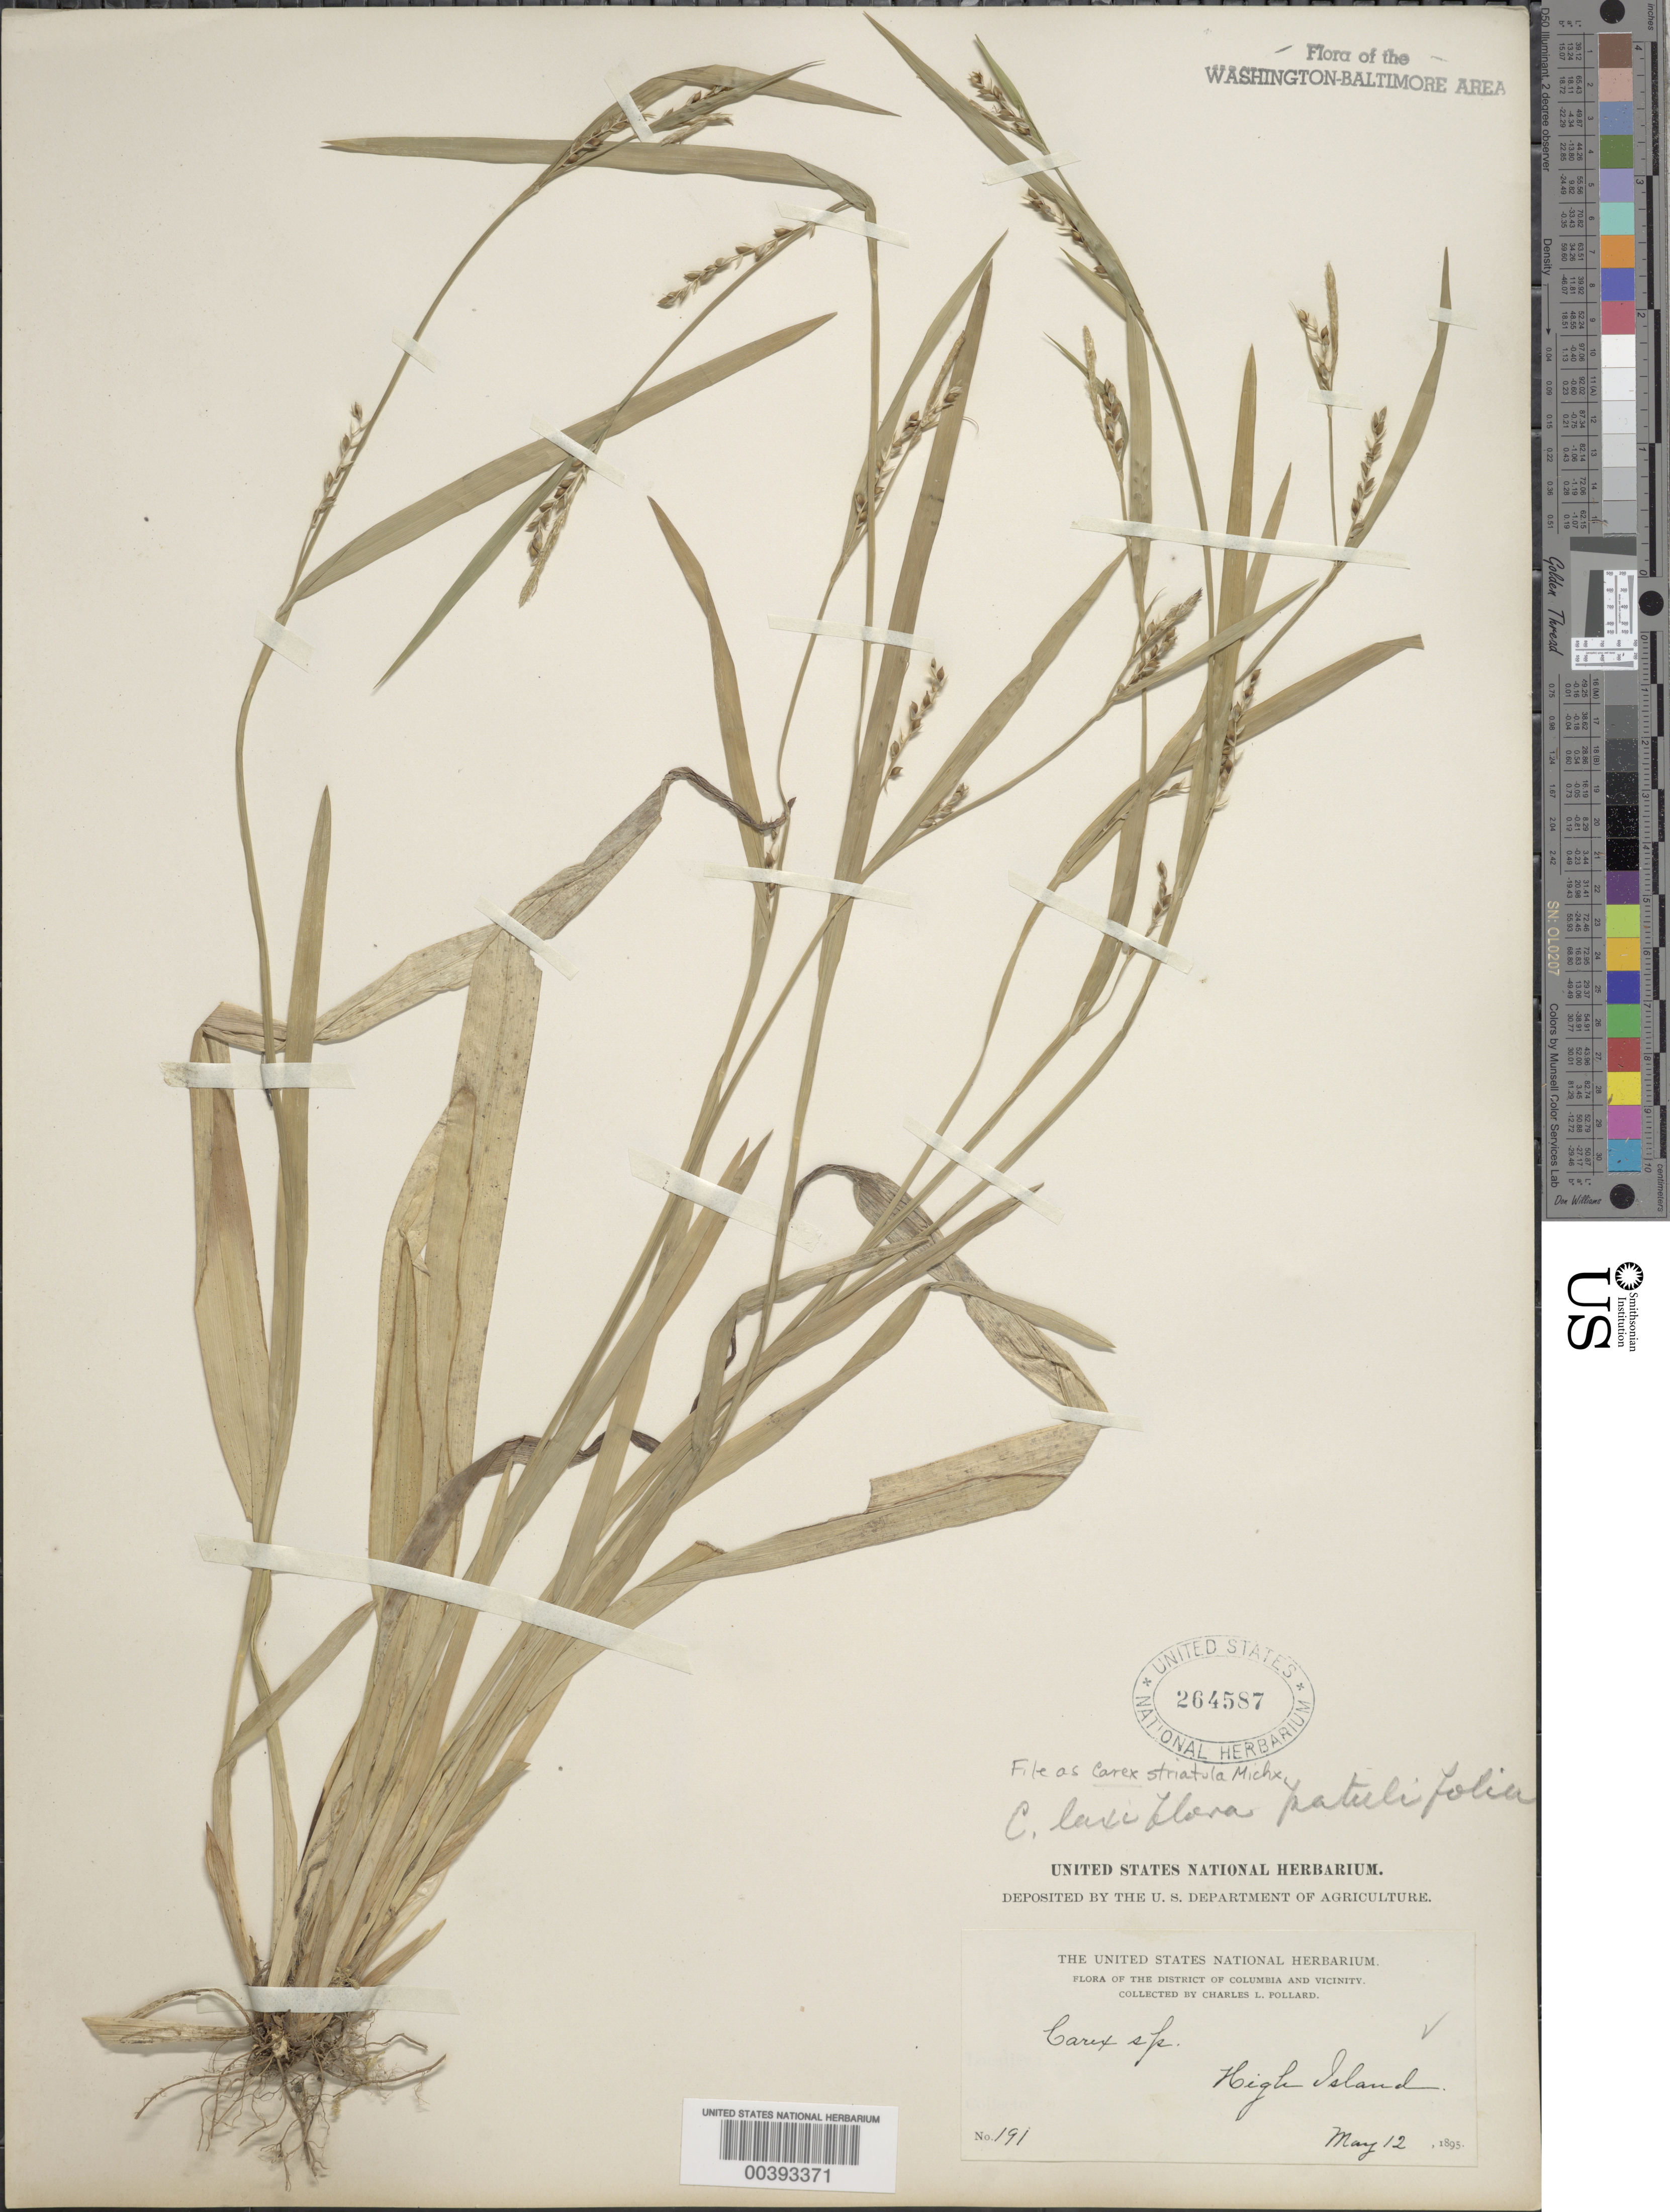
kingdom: Plantae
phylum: Tracheophyta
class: Liliopsida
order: Poales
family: Cyperaceae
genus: Carex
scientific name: Carex striatula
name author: Michx.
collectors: C. L. Pollard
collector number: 191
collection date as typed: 12 May 1895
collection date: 1895-05-12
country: United States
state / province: Maryland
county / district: Montgomery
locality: High Island C. & O. Canal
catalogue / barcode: US 264587